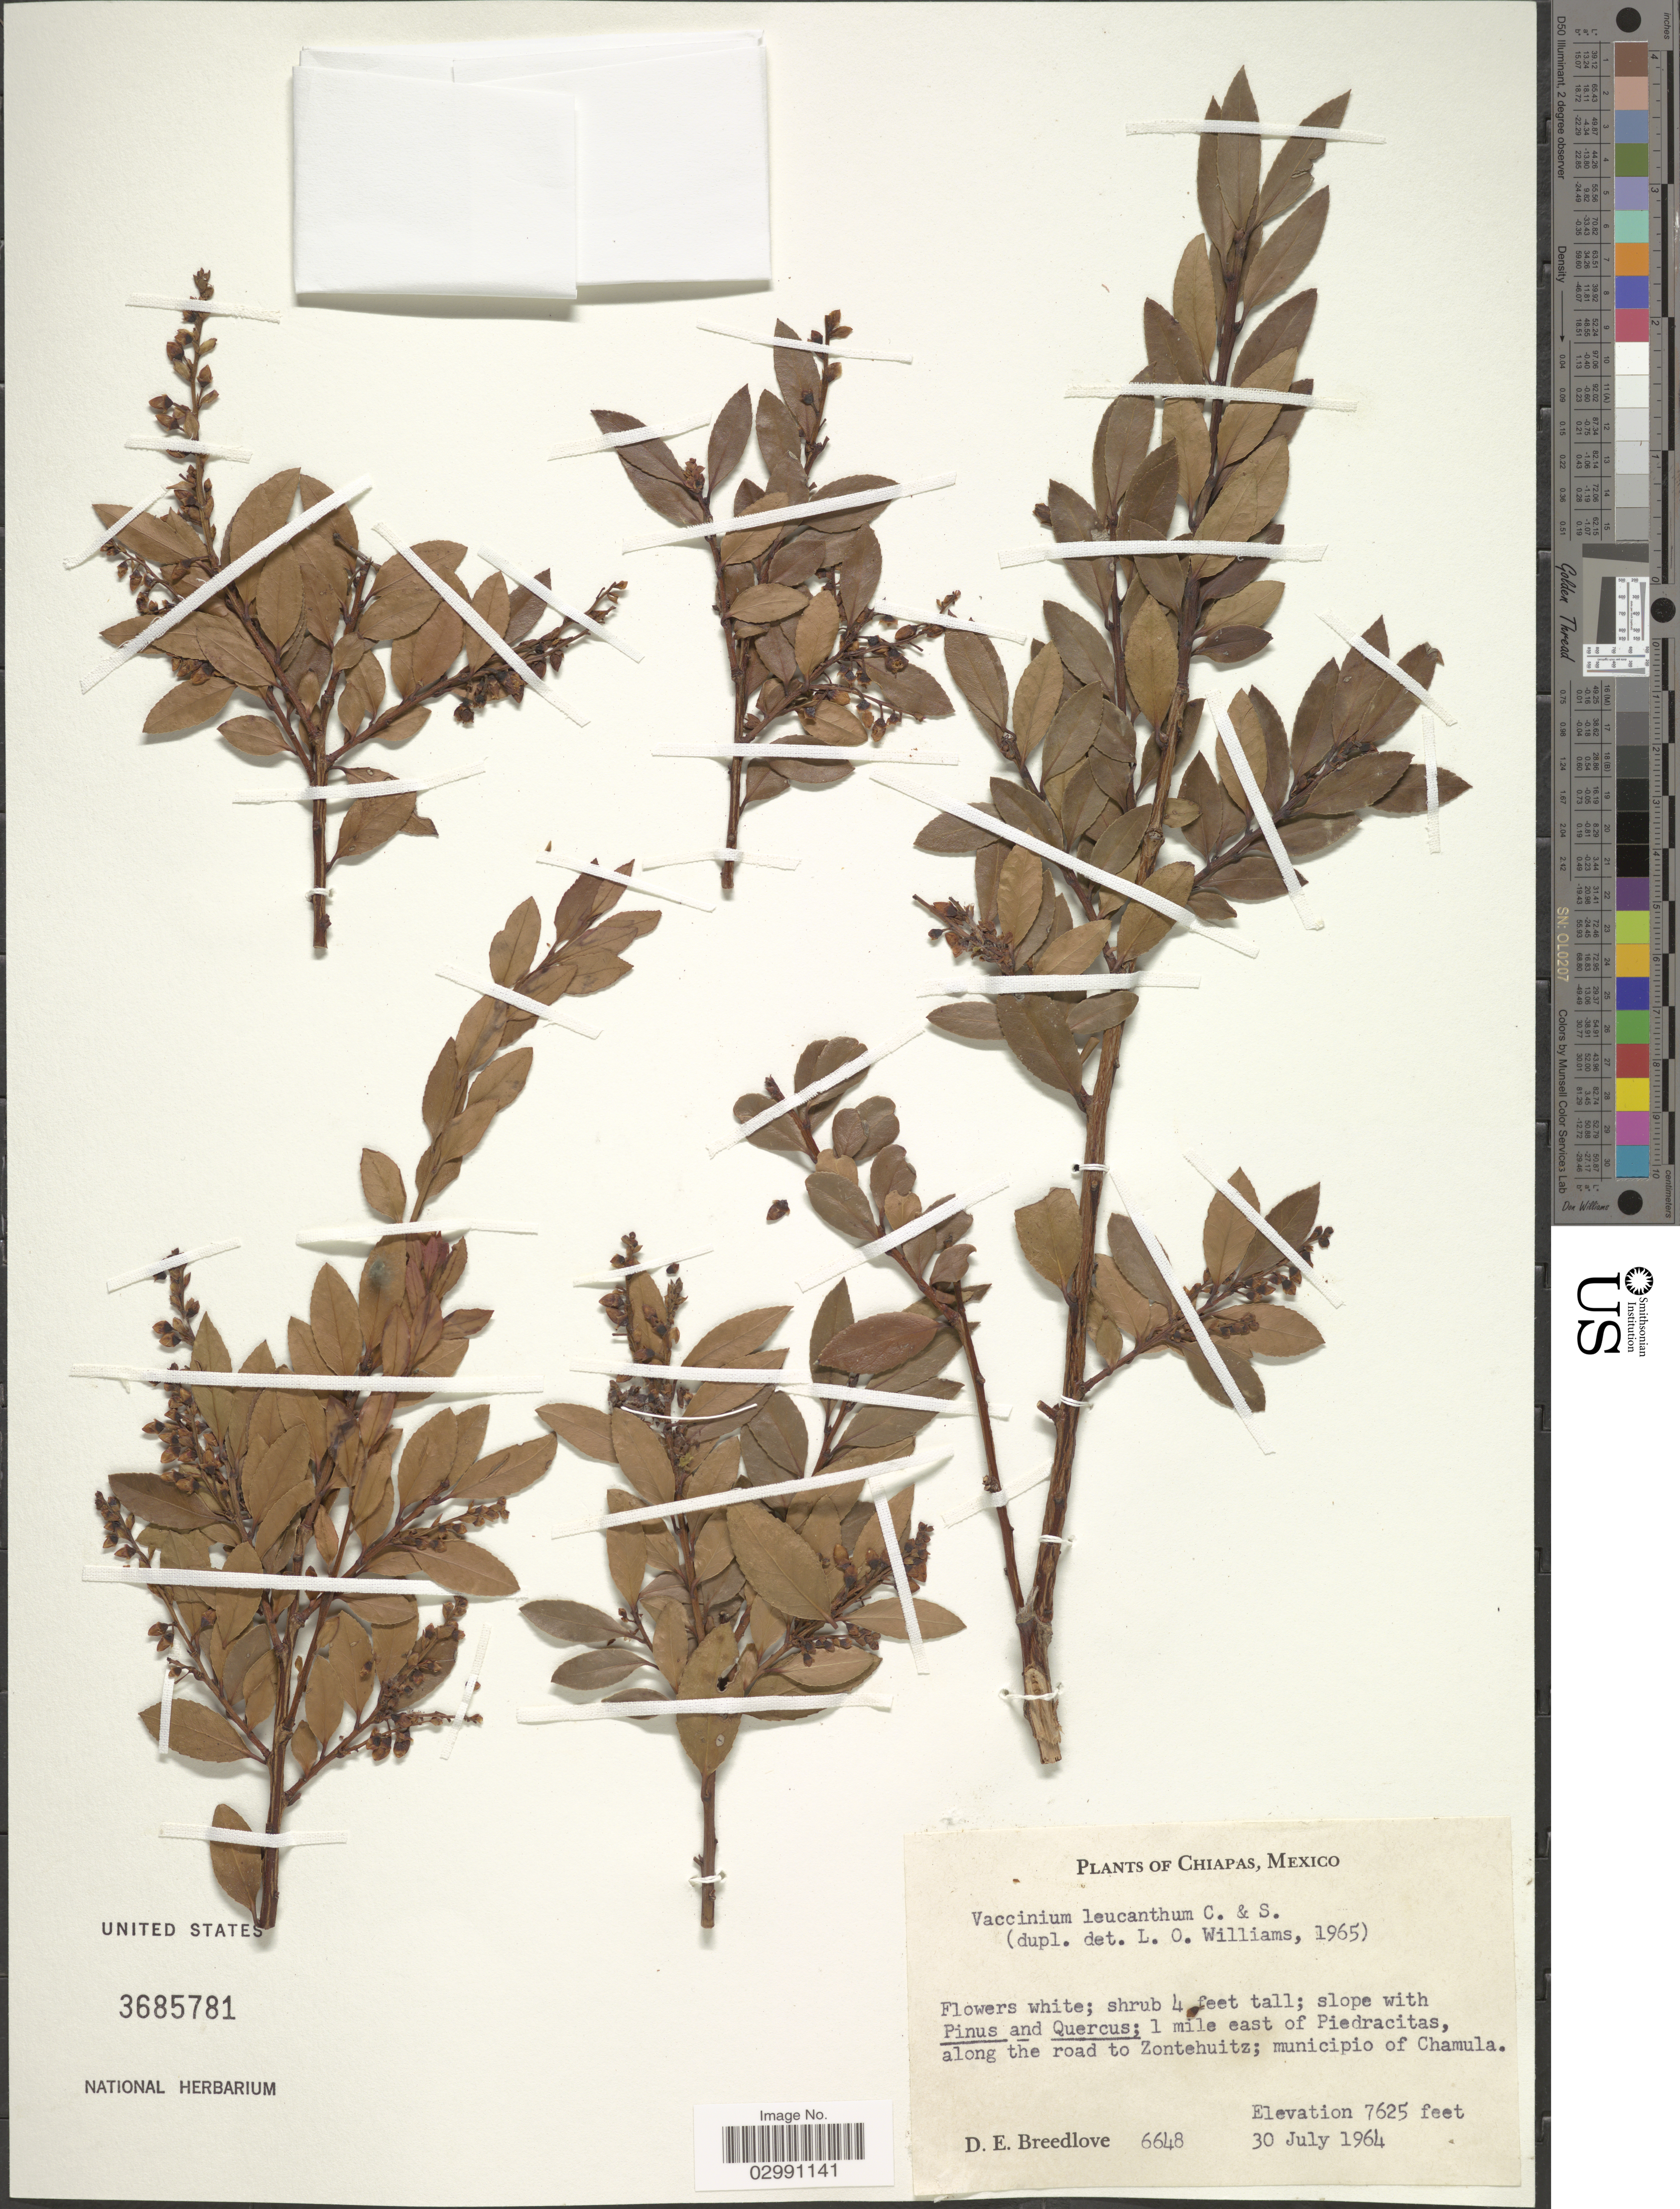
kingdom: Plantae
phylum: Tracheophyta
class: Magnoliopsida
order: Ericales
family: Ericaceae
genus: Vaccinium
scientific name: Vaccinium leucanthum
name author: Schltdl.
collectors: D. E. Breedlove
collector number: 6648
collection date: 1964-07-30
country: Mexico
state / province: Chiapas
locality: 1 mile east of Piedracitas, along the road to Zontehuitz; municipio of Chamula.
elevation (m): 2324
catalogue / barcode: US 3685781